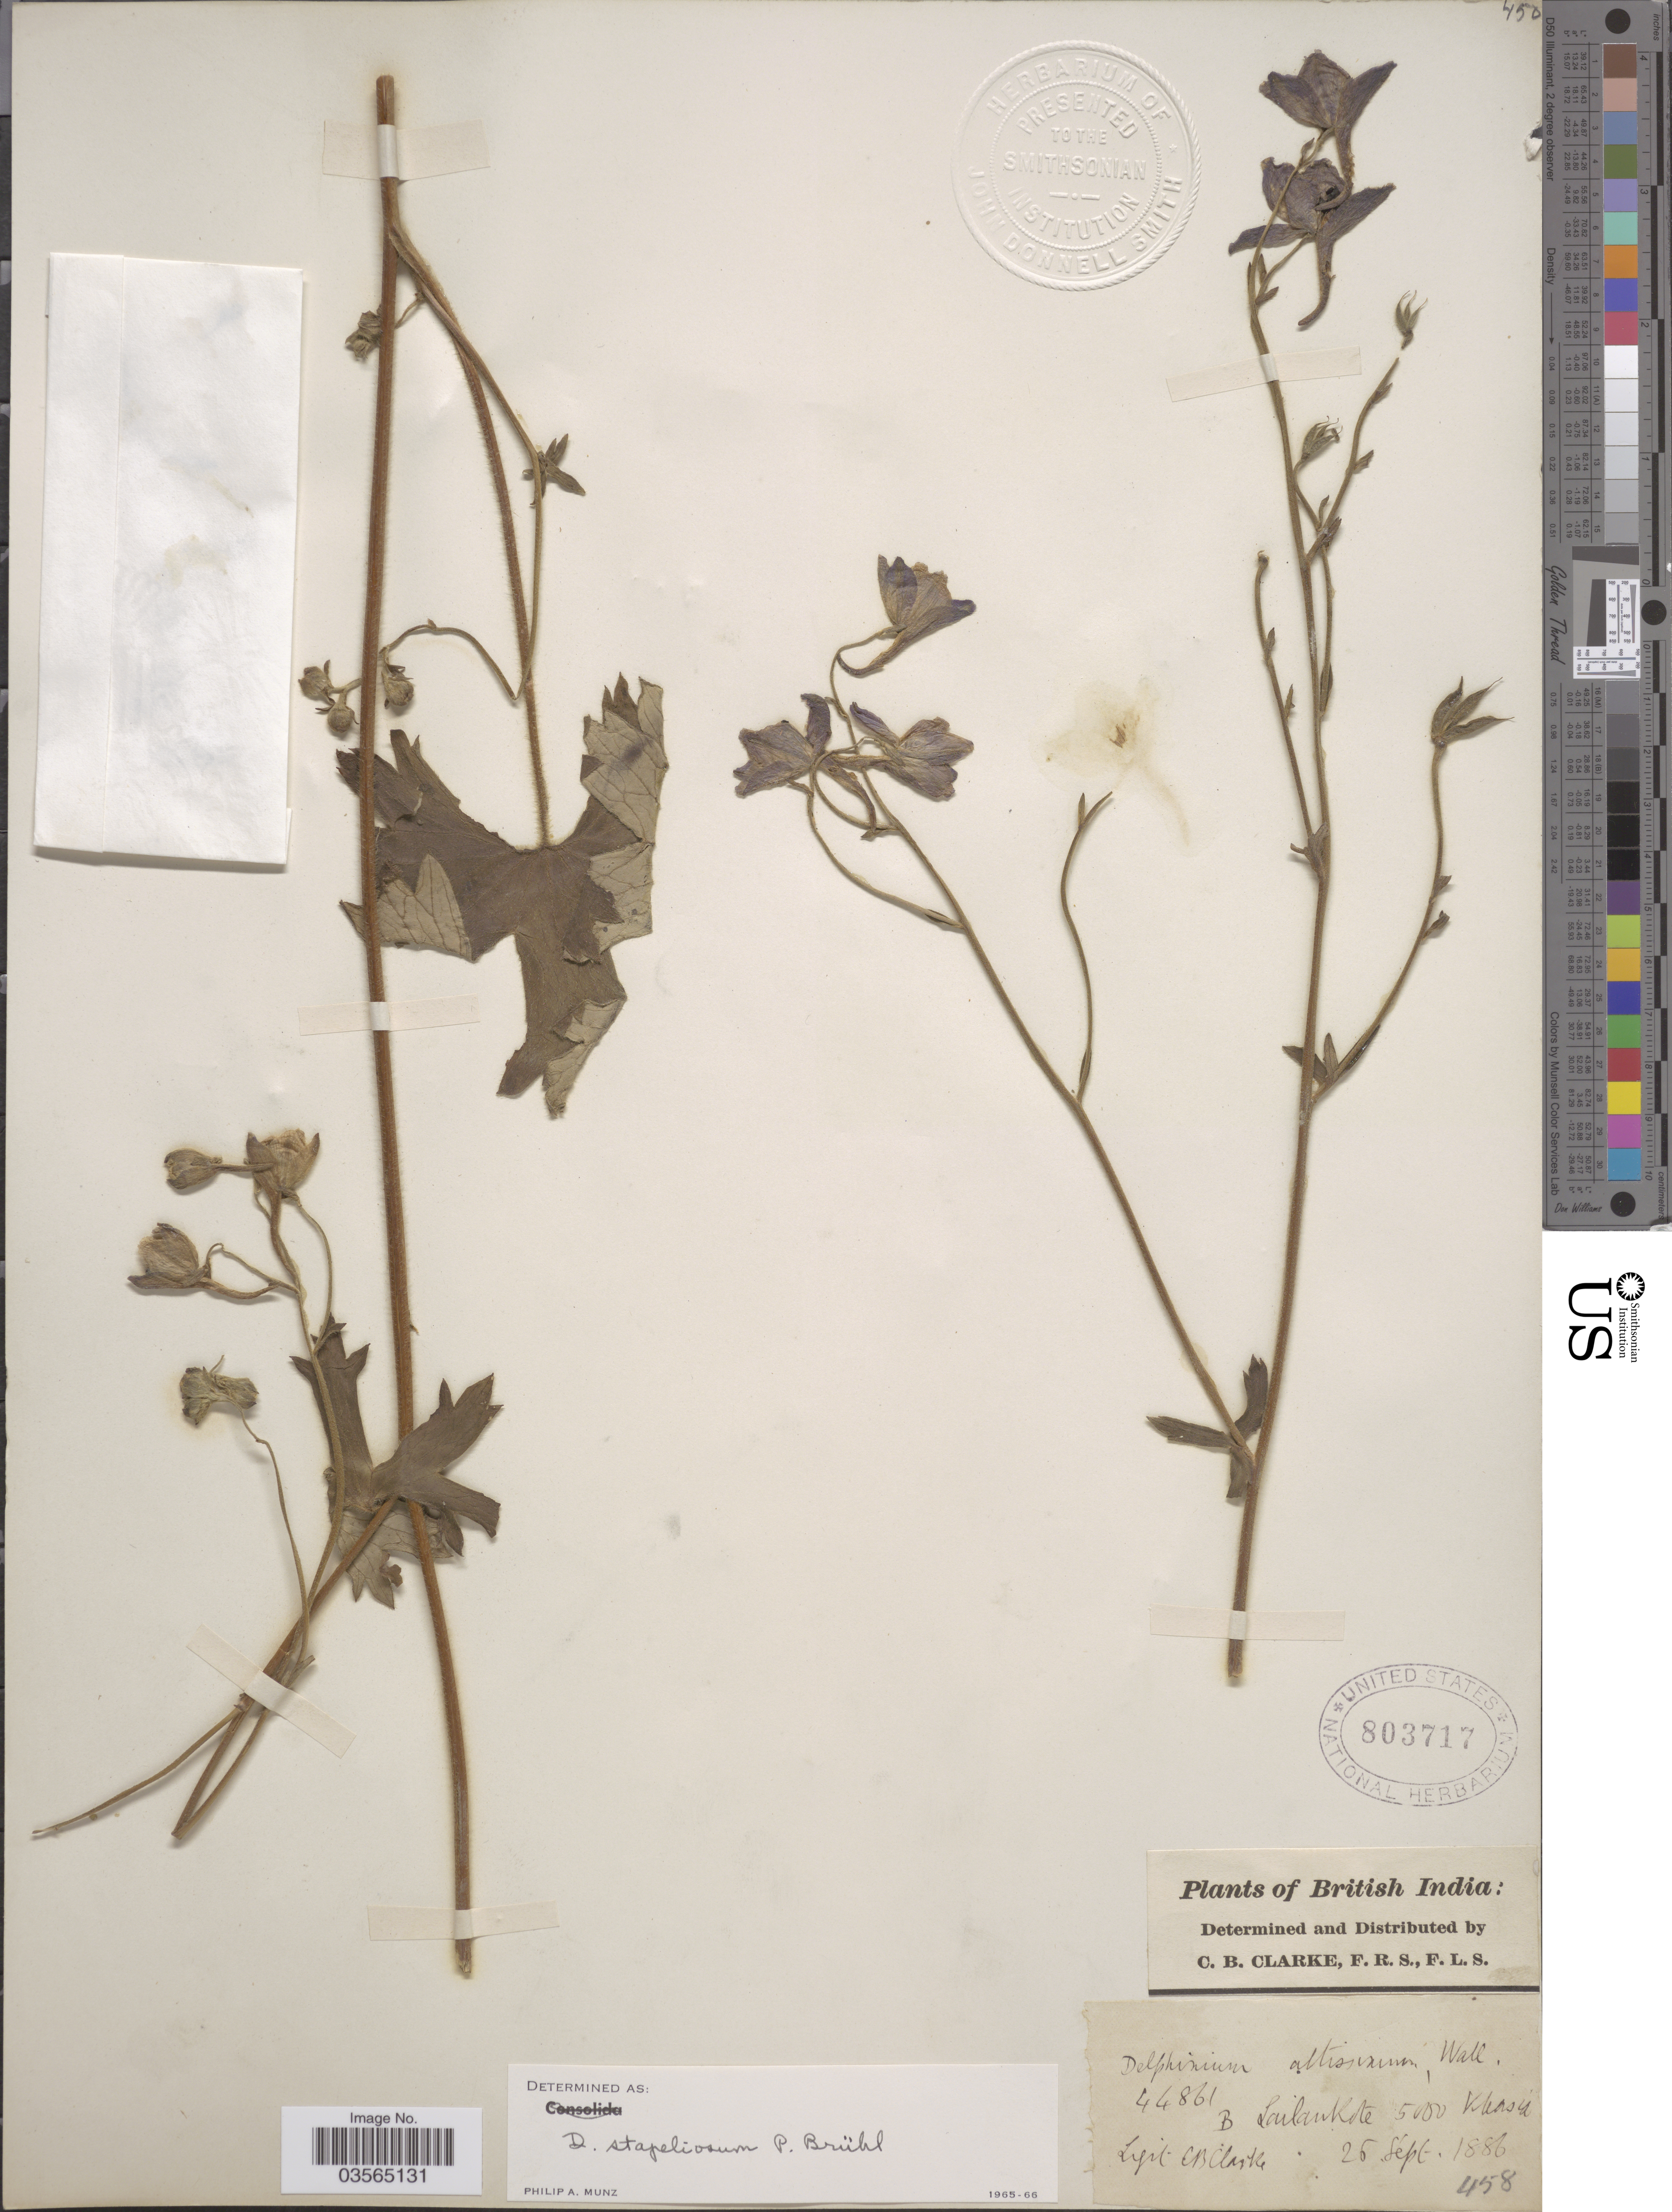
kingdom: Plantae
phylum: Tracheophyta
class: Magnoliopsida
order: Ranunculales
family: Ranunculaceae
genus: Delphinium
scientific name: Delphinium staphisagria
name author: L.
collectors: C. B. Clarke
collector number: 44861B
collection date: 1886-09-26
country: India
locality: British India. Lailankote Khasia.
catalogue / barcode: US 803717